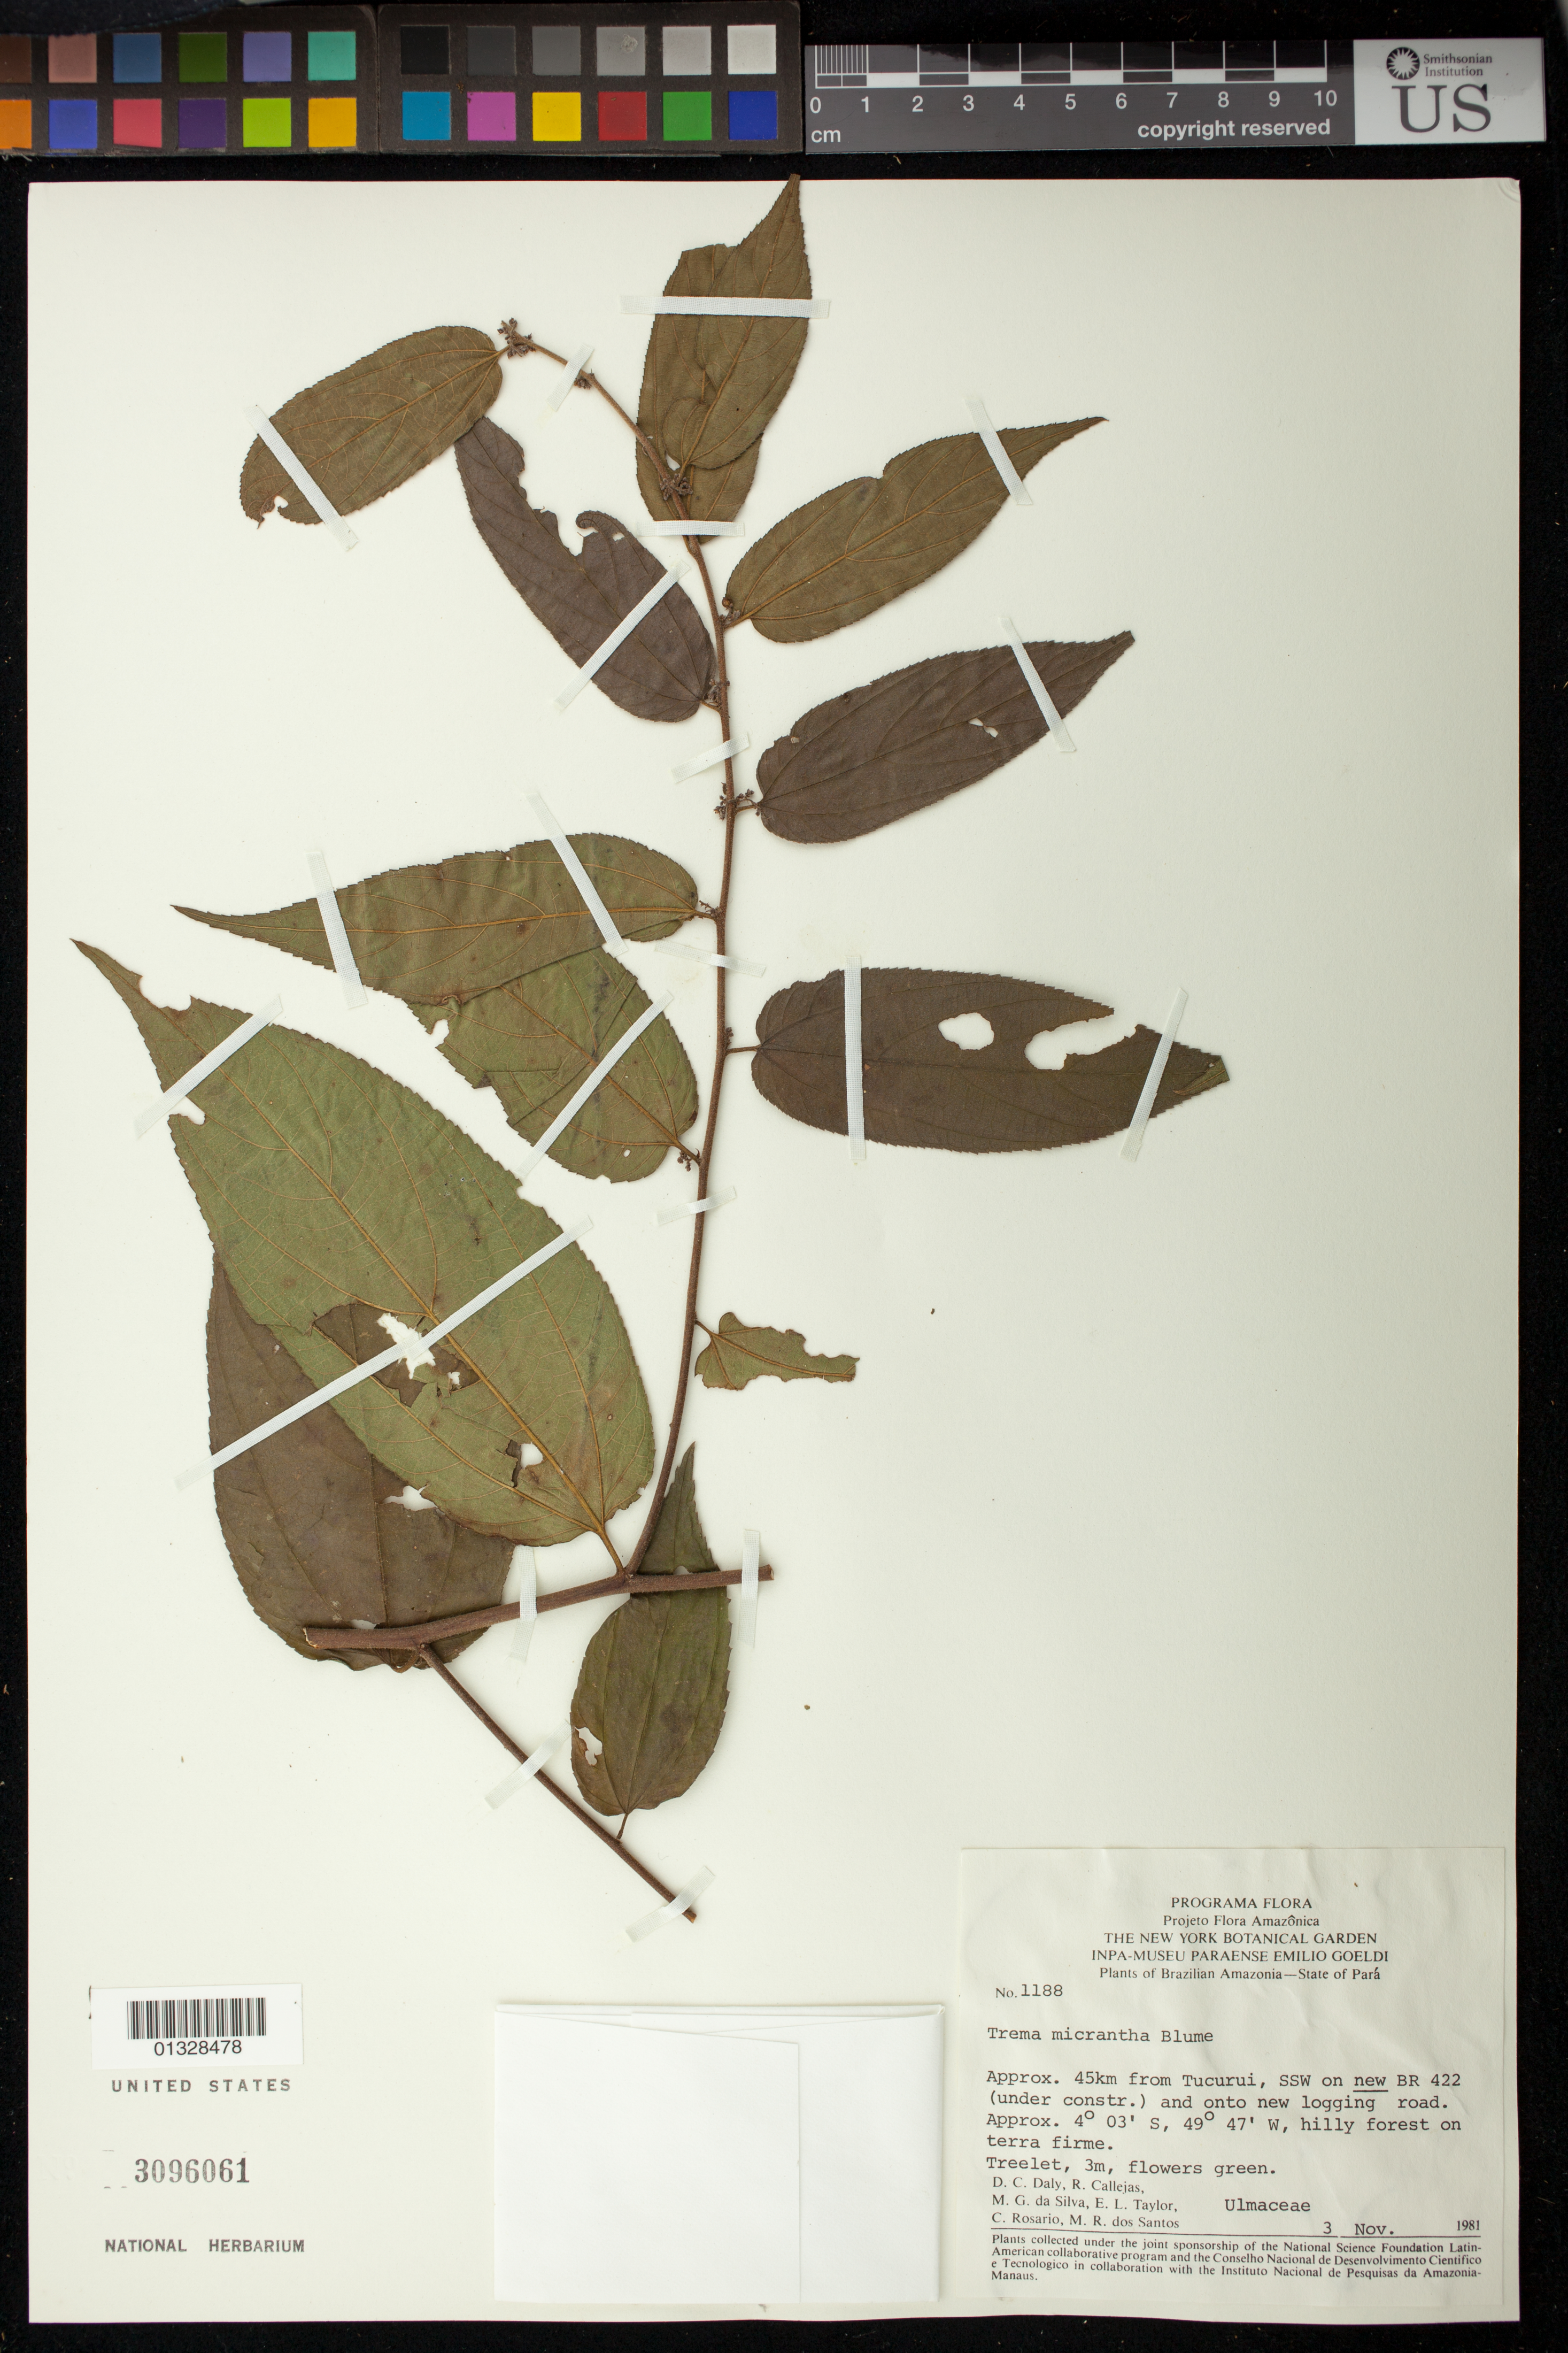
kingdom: Plantae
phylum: Tracheophyta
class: Magnoliopsida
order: Rosales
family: Cannabaceae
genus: Trema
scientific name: Trema micranthum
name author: (L.) Blume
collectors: D. C. Daly, R. Callejas, M. G. Silva, E. L. Taylor, C. S. Rosário & M. R. dos Santos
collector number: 1188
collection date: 1981-11-03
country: Brazil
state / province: Pará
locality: Approx. 45 Km from Tucurui, SSW on new BR 422 (under constr.) and onto new logging road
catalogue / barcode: US 3096061